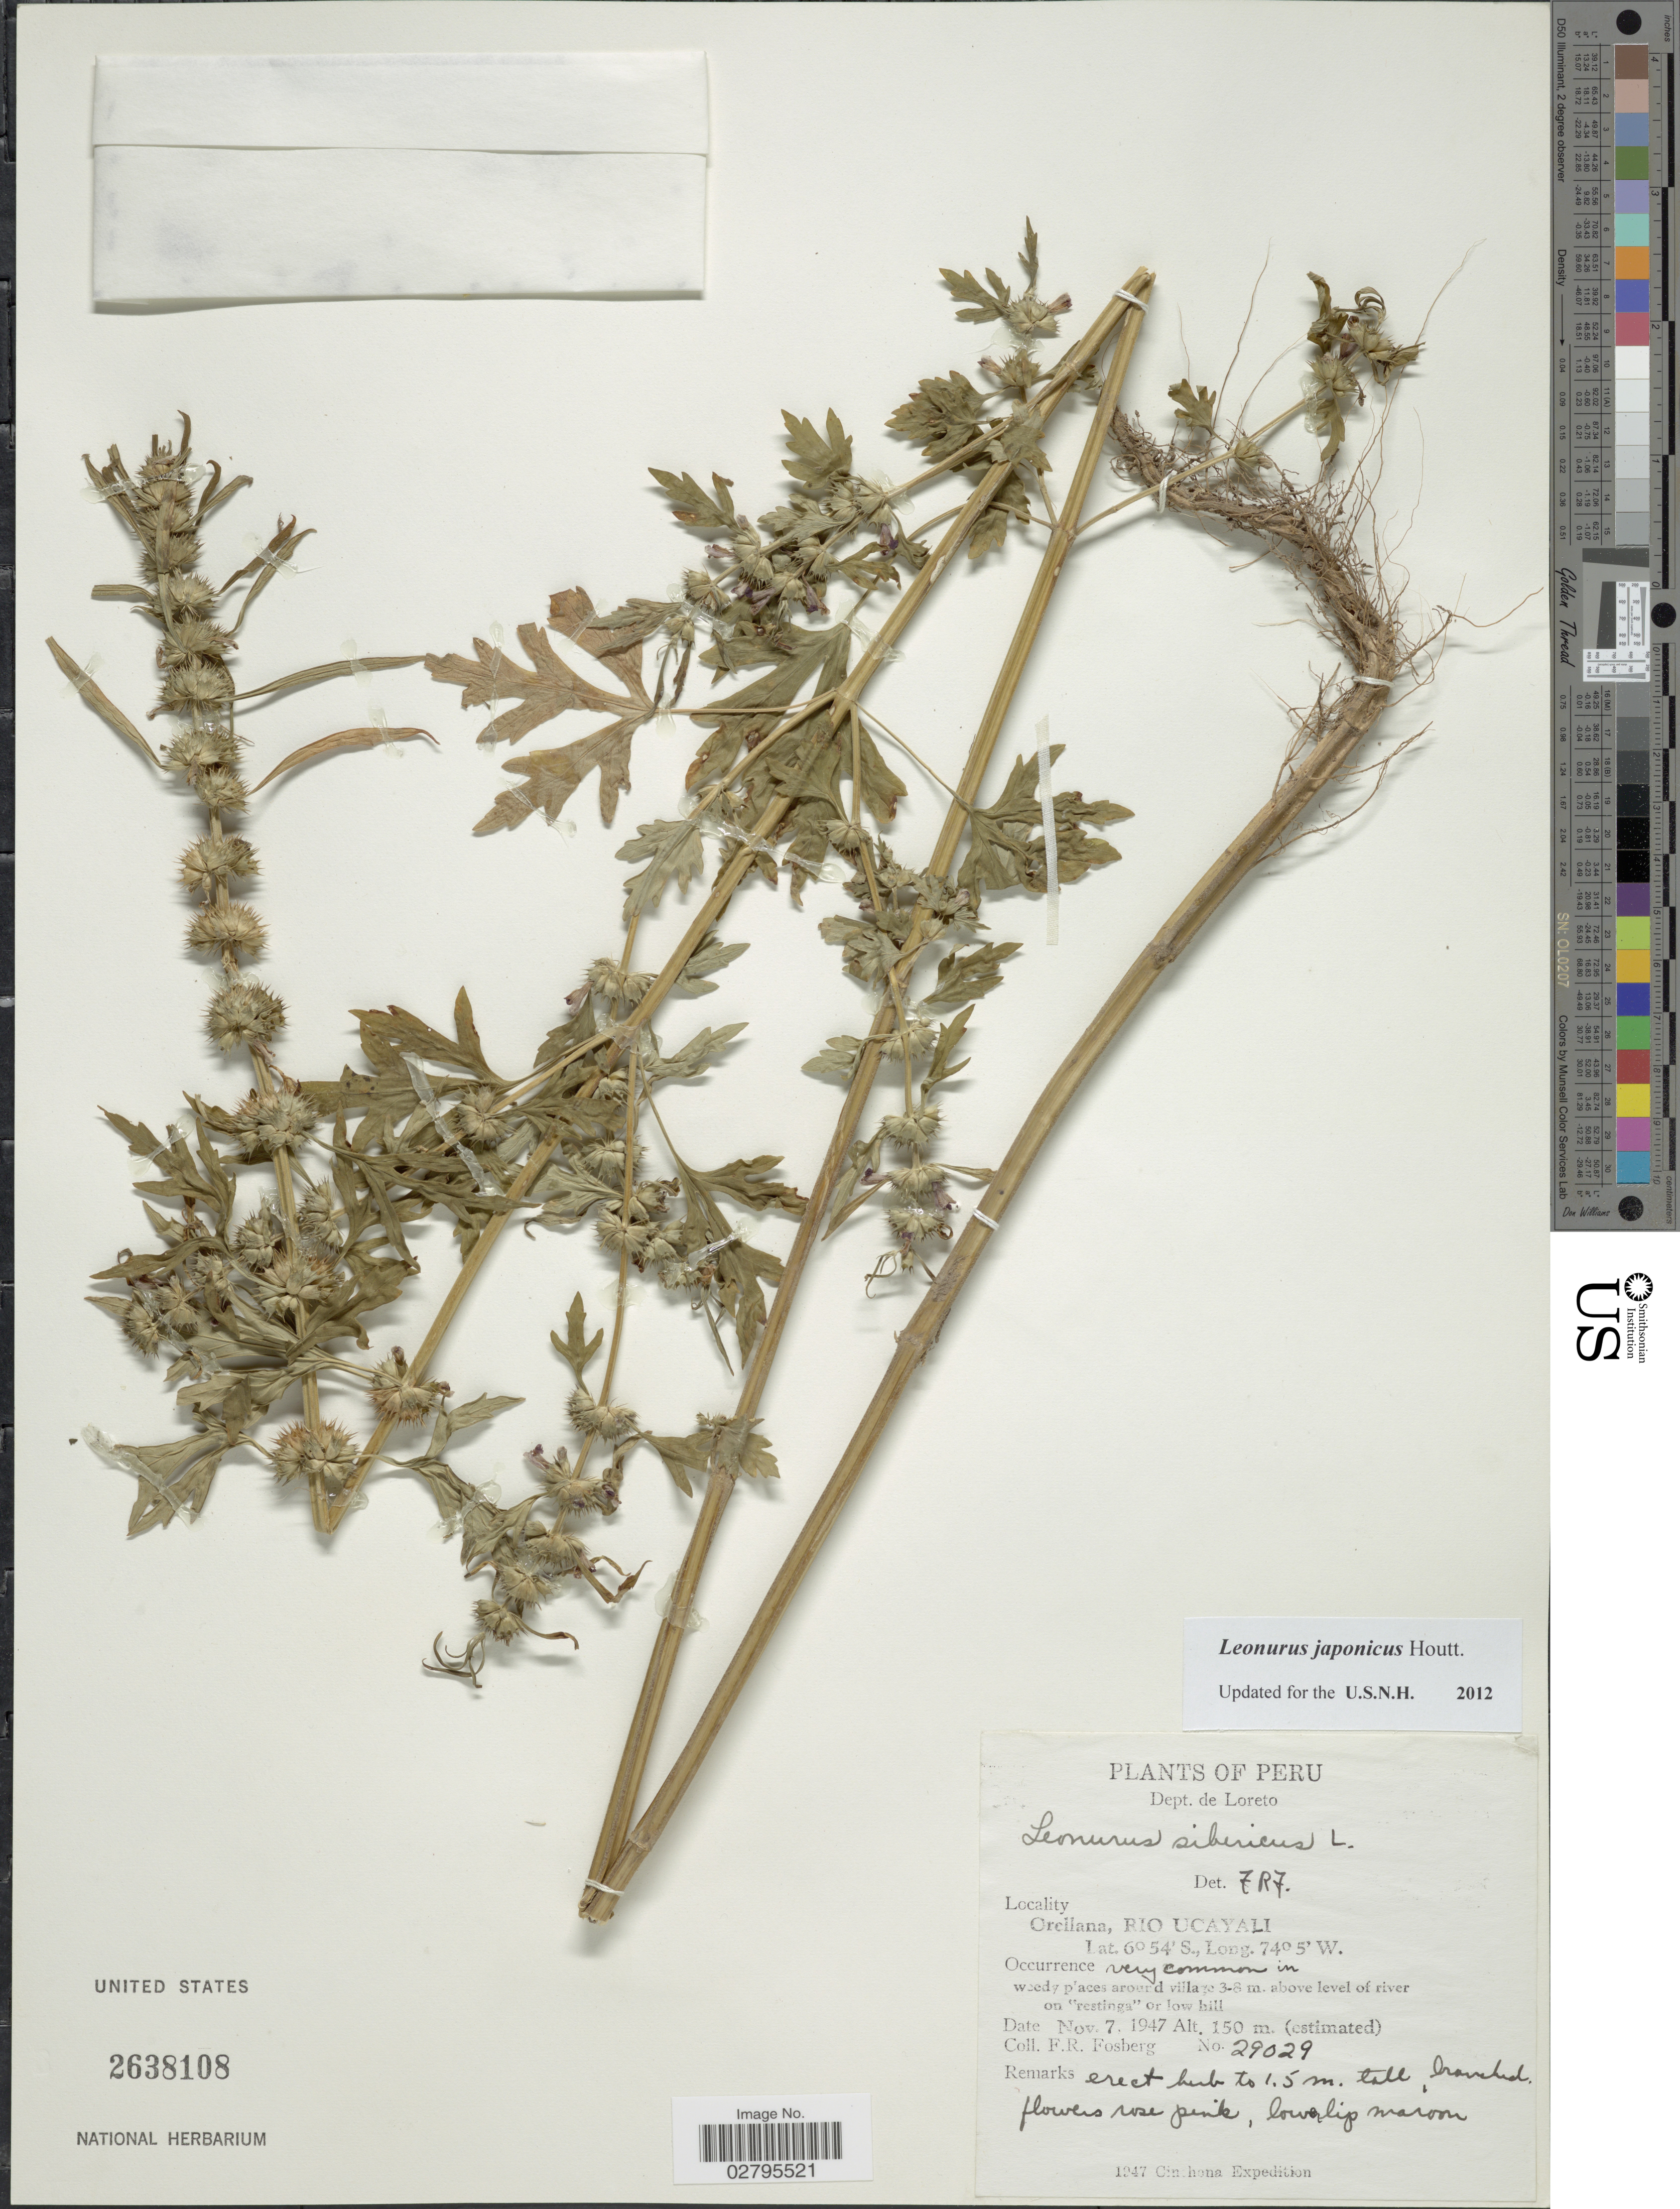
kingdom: Plantae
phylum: Tracheophyta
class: Magnoliopsida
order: Lamiales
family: Lamiaceae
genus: Leonurus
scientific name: Leonurus japonicus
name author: Houtt.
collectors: F. R. Fosberg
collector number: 29029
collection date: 1947-11-07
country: Peru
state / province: Loreto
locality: Dept. de Loreto. Orellana, Rio Ucayali.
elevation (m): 150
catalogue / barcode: US 2638108